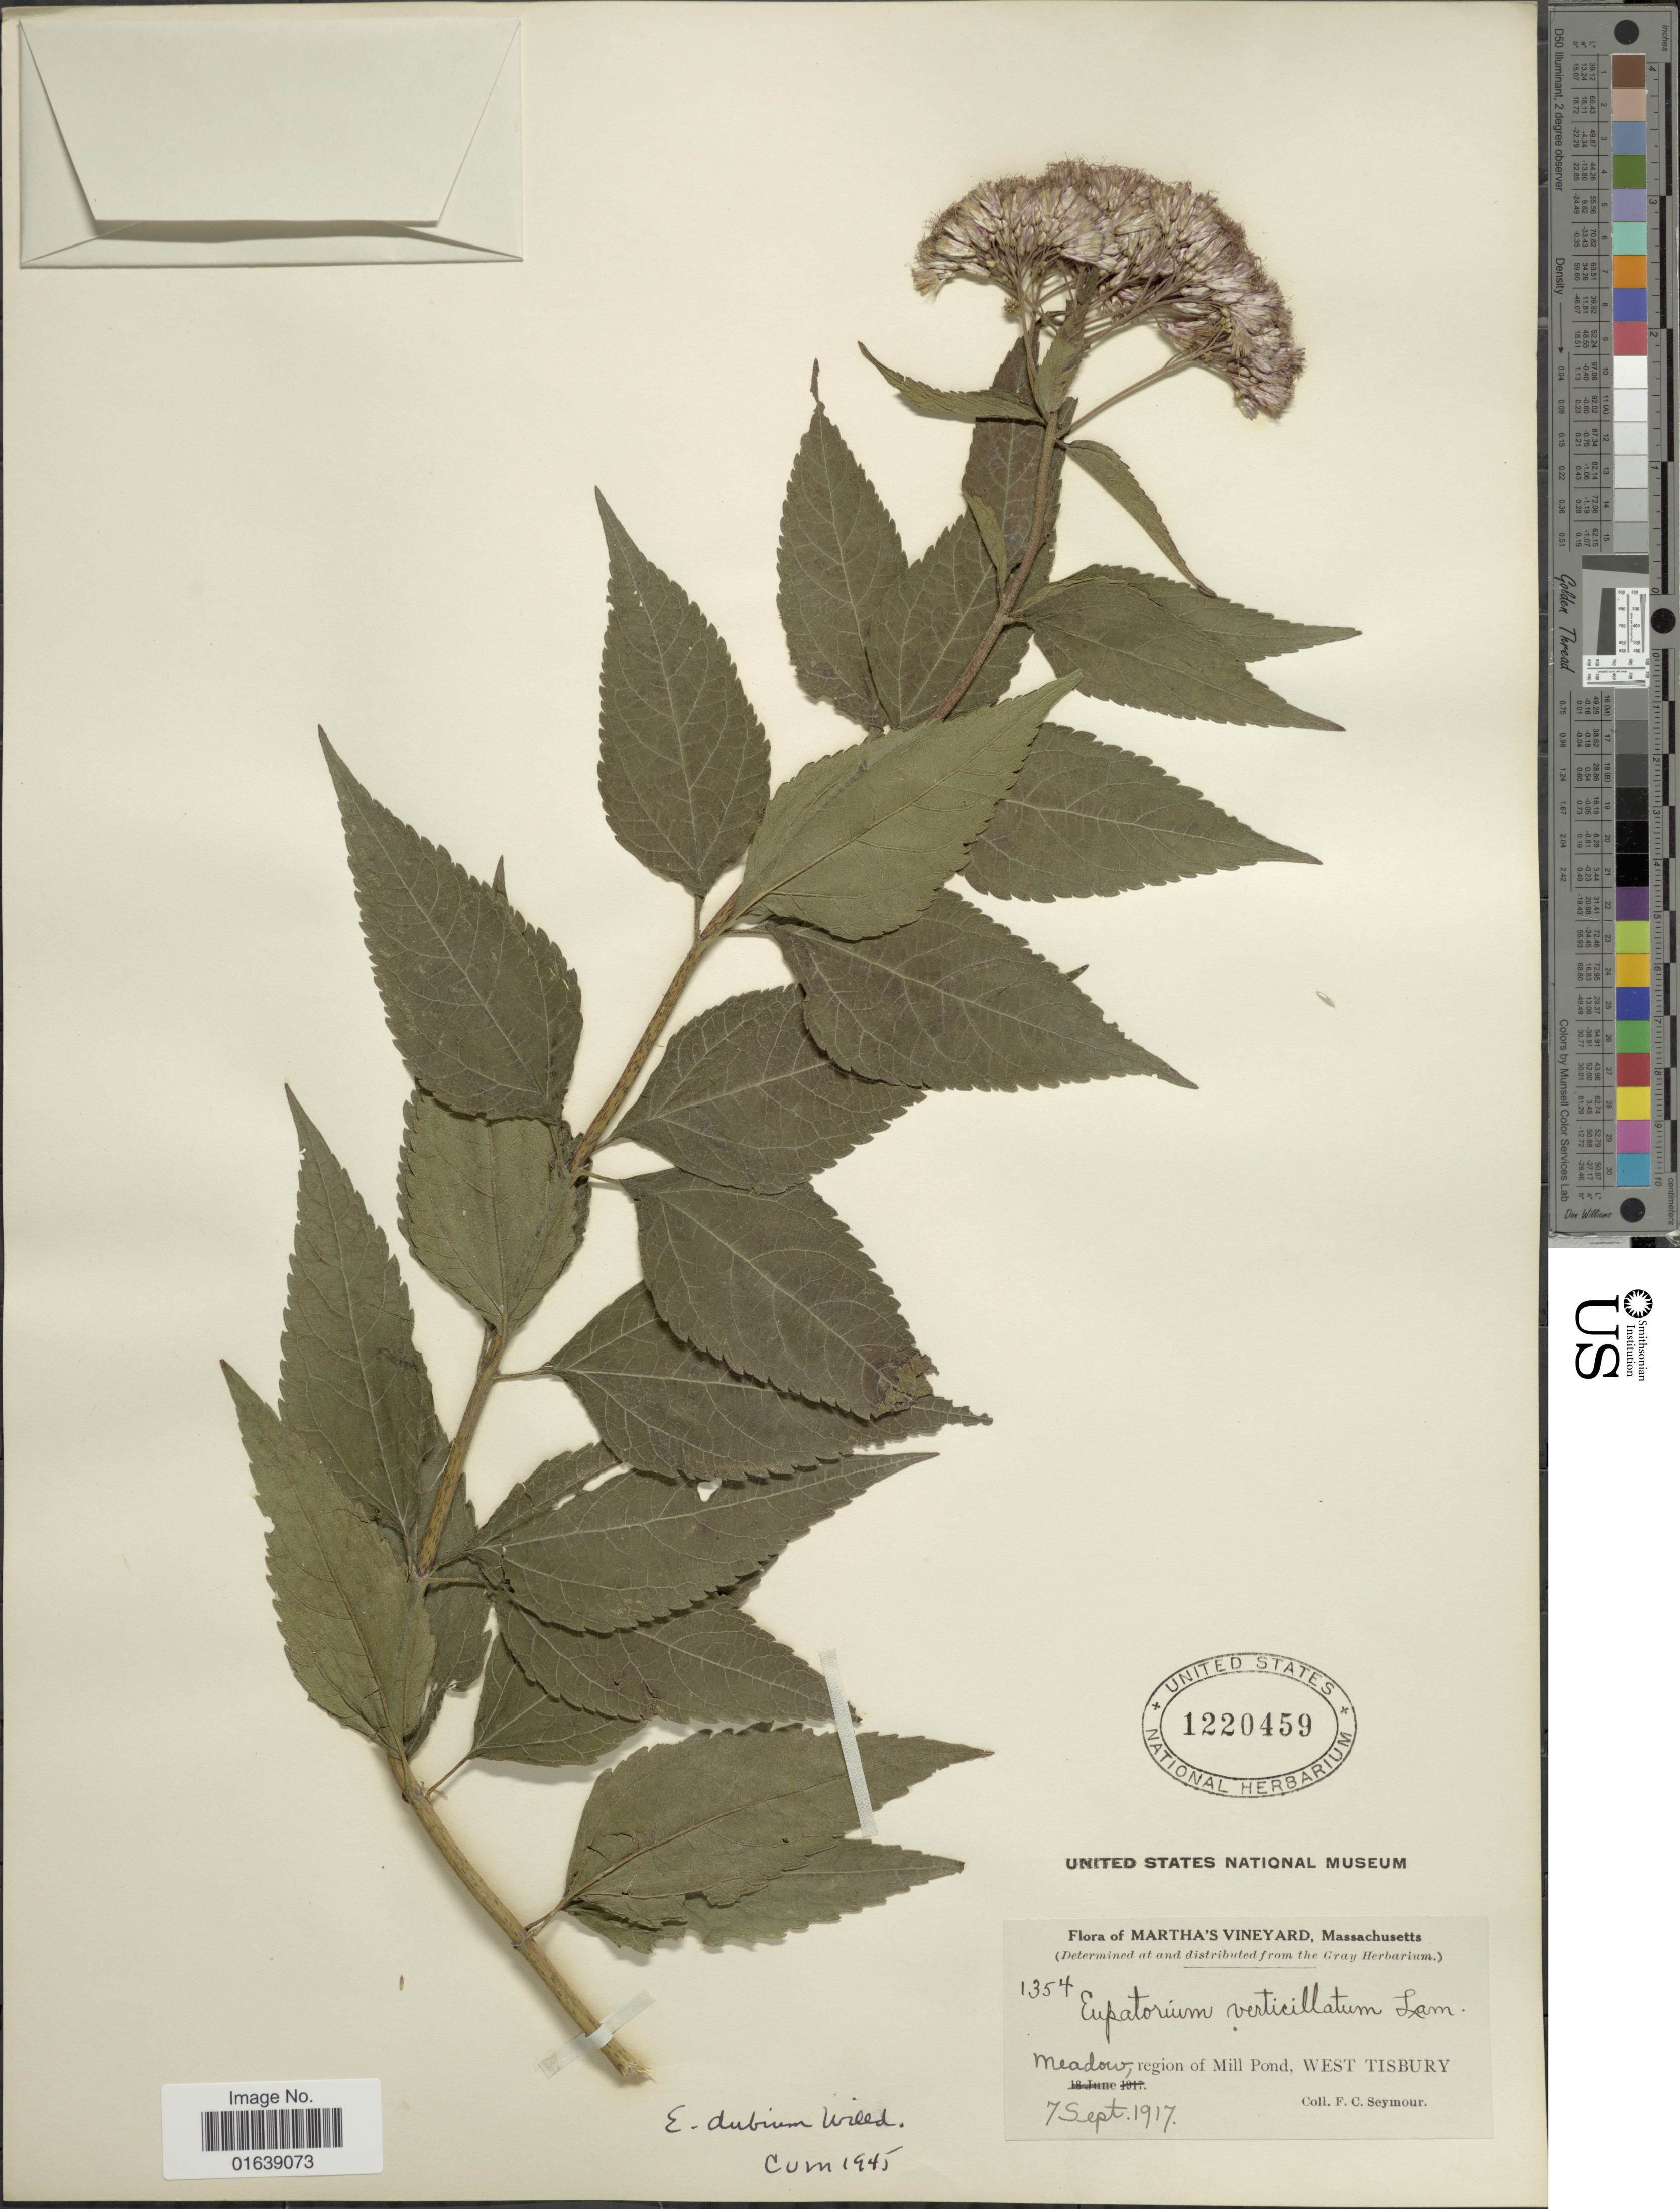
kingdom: Plantae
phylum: Tracheophyta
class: Magnoliopsida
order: Asterales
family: Asteraceae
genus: Eupatorium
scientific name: Eupatorium dubium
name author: Willd. ex Poir.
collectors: F. C. Seymour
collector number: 1354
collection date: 1917-09-07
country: United States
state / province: Massachusetts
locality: Martha's Vineyard, Massachusetts. Meadow, region of Mill Pond, West Tisbury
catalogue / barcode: US 1220459